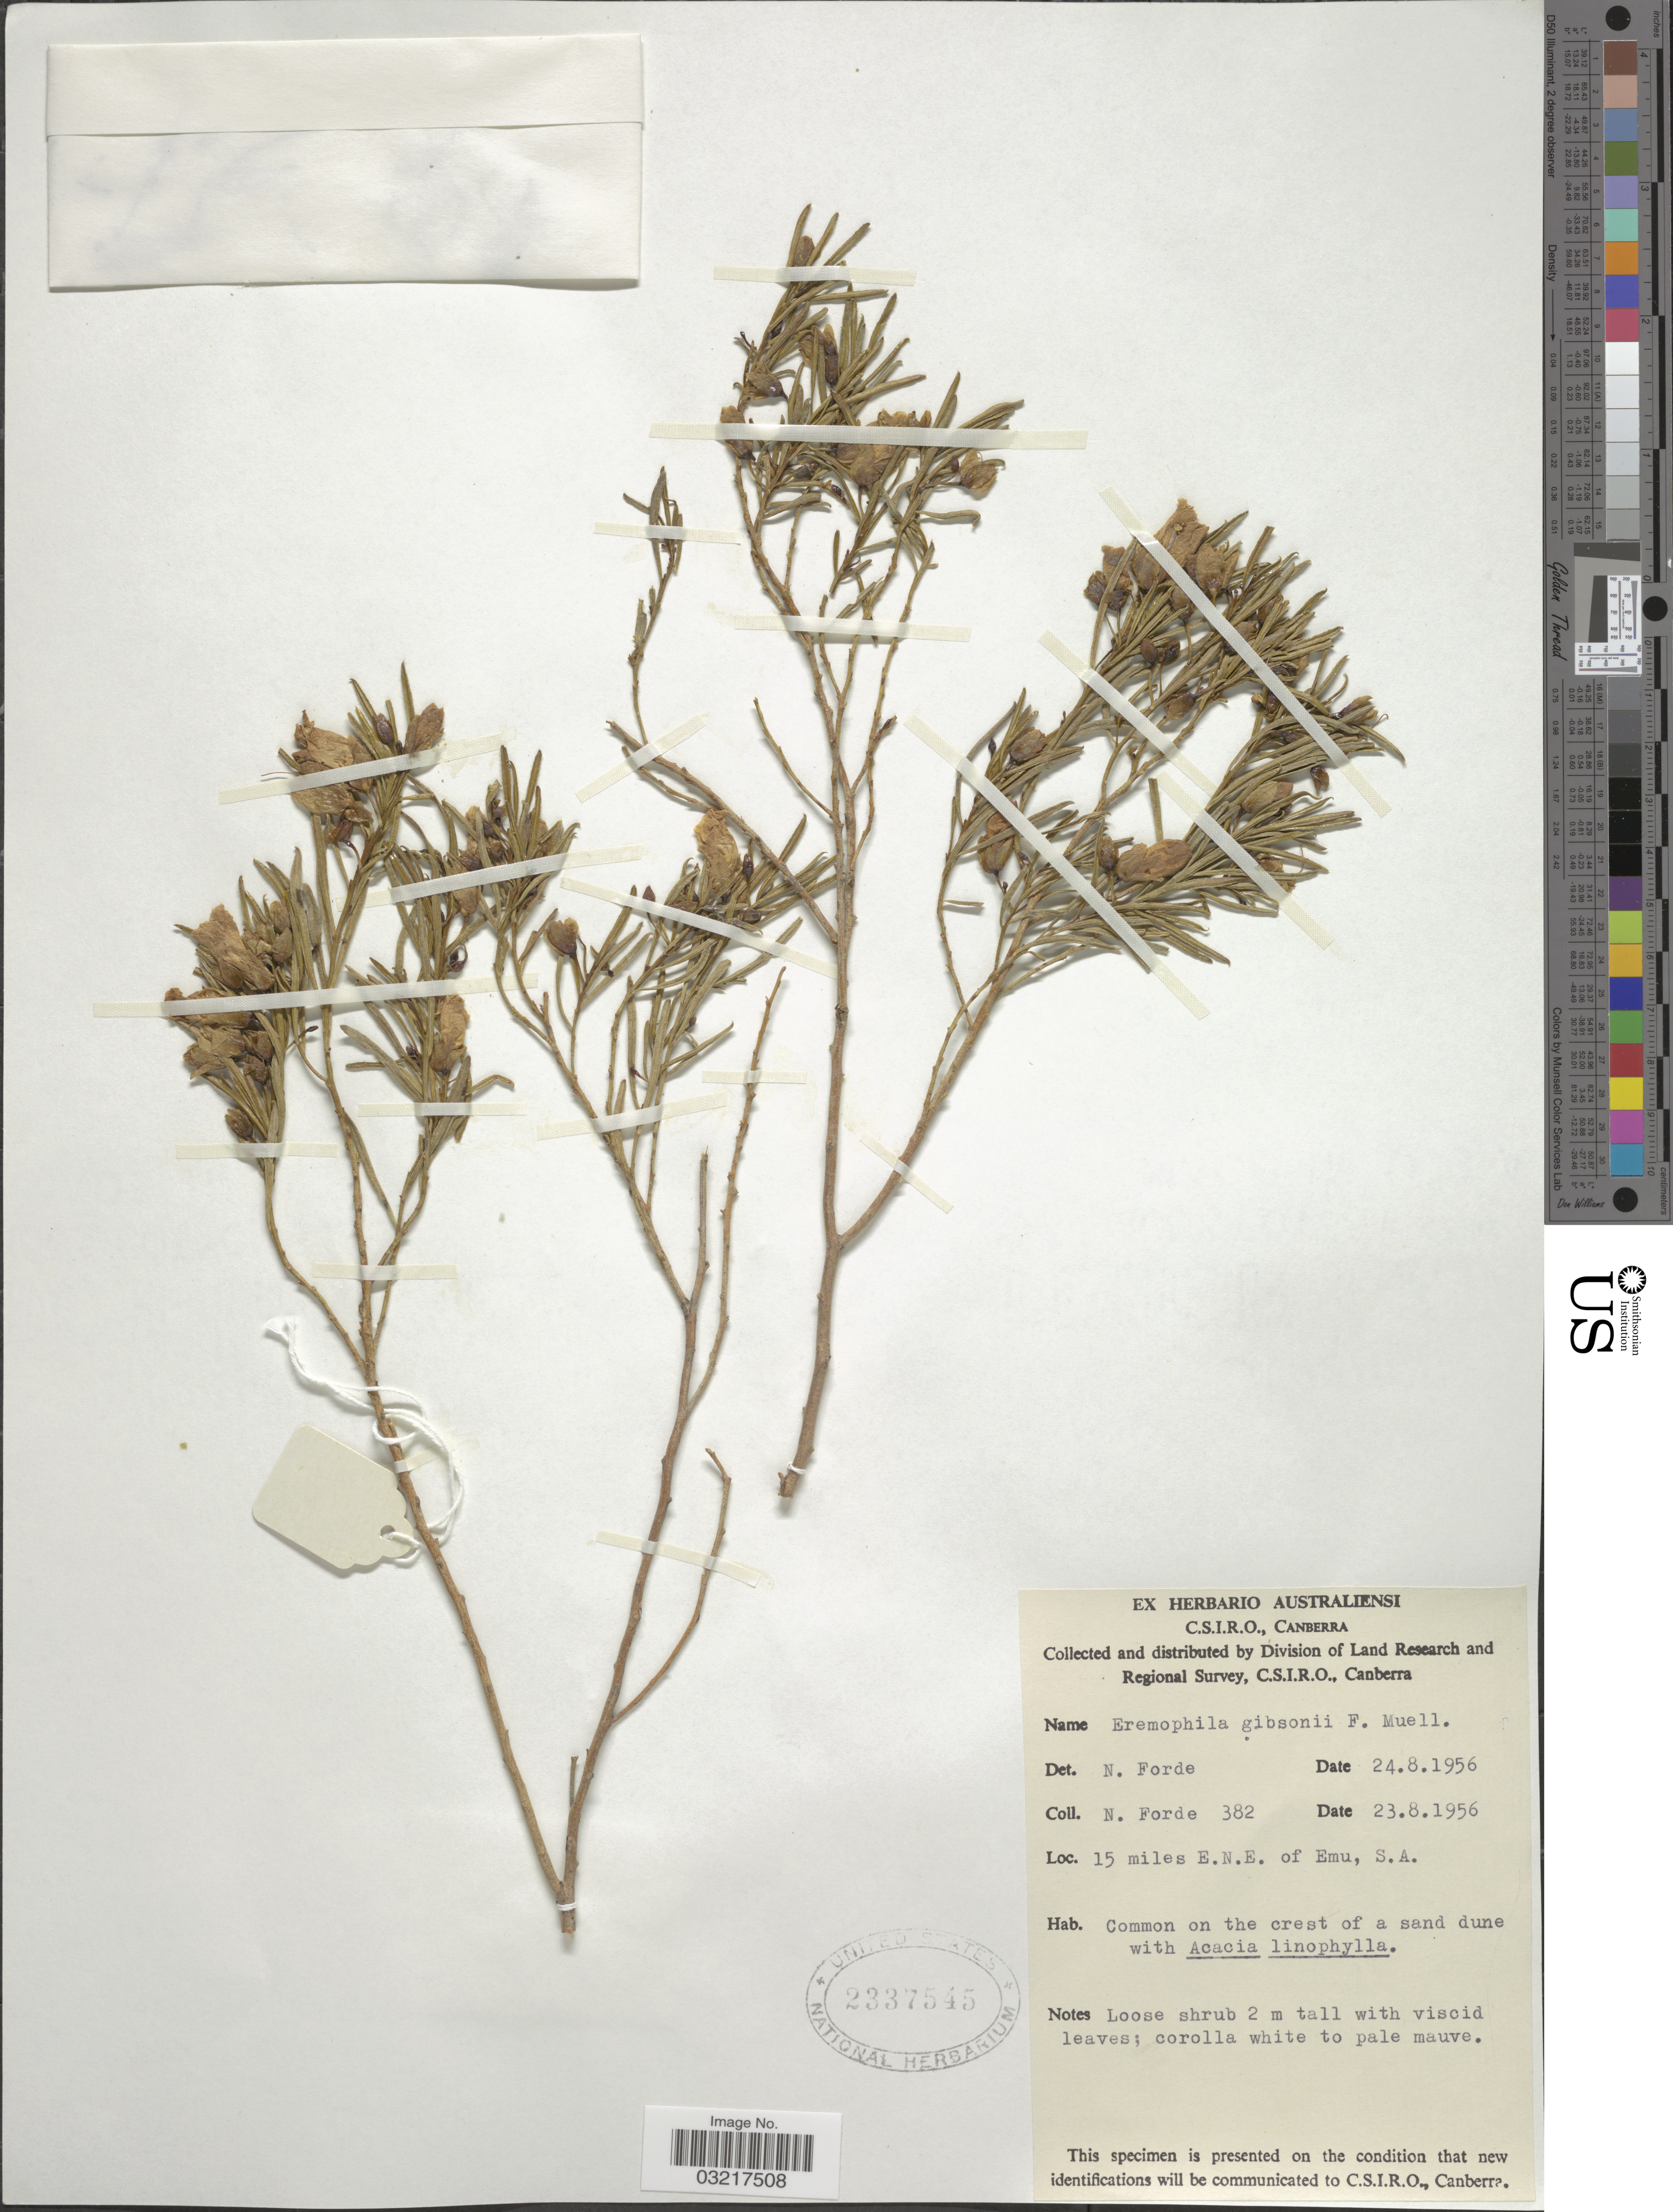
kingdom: Plantae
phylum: Tracheophyta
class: Magnoliopsida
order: Lamiales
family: Scrophulariaceae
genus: Eremophila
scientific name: Eremophila gibsonii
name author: F. Muell.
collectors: N. Forde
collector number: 382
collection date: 1956-08-23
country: Australia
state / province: South Australia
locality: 15 miles E.N.E of Emu, S.A.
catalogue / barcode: US 2337545